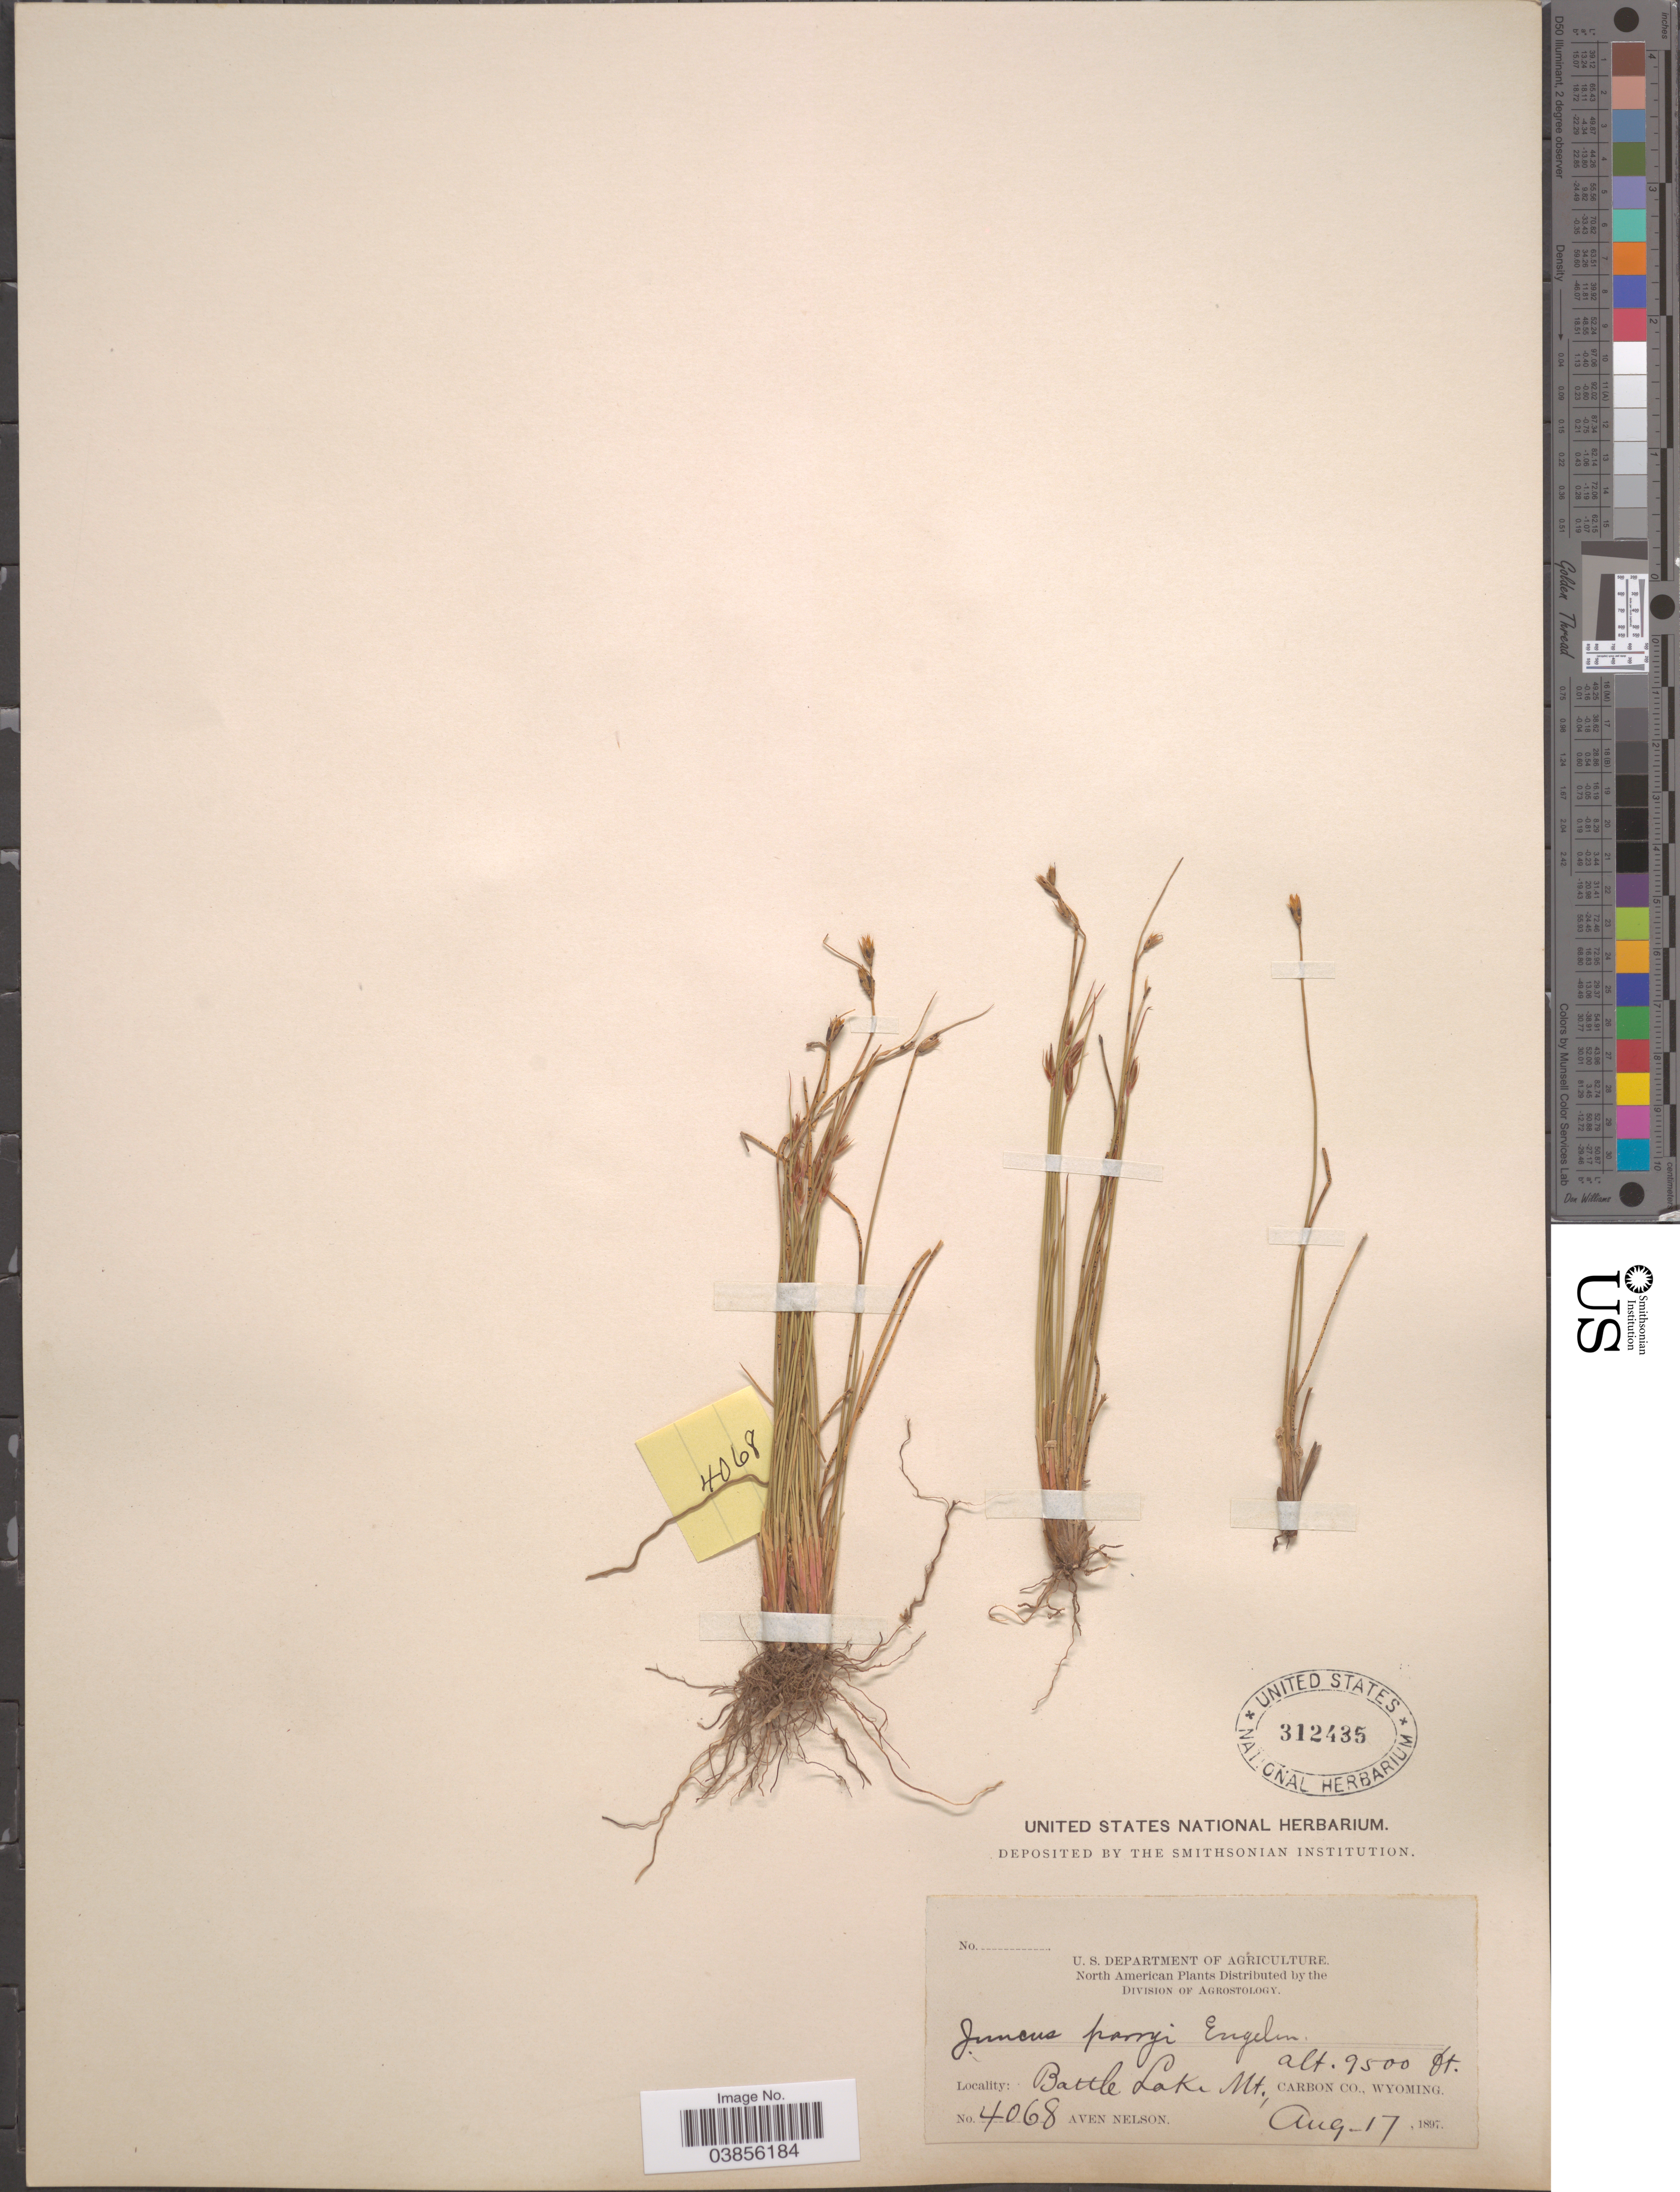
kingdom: Plantae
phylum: Tracheophyta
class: Liliopsida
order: Poales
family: Juncaceae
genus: Juncus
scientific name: Juncus parryi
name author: Engelm.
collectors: A. Nelson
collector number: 4068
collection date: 1897-08-17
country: United States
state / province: Wyoming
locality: Battle Lake Mt, Carbon Co.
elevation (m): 2896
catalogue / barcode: US 312435